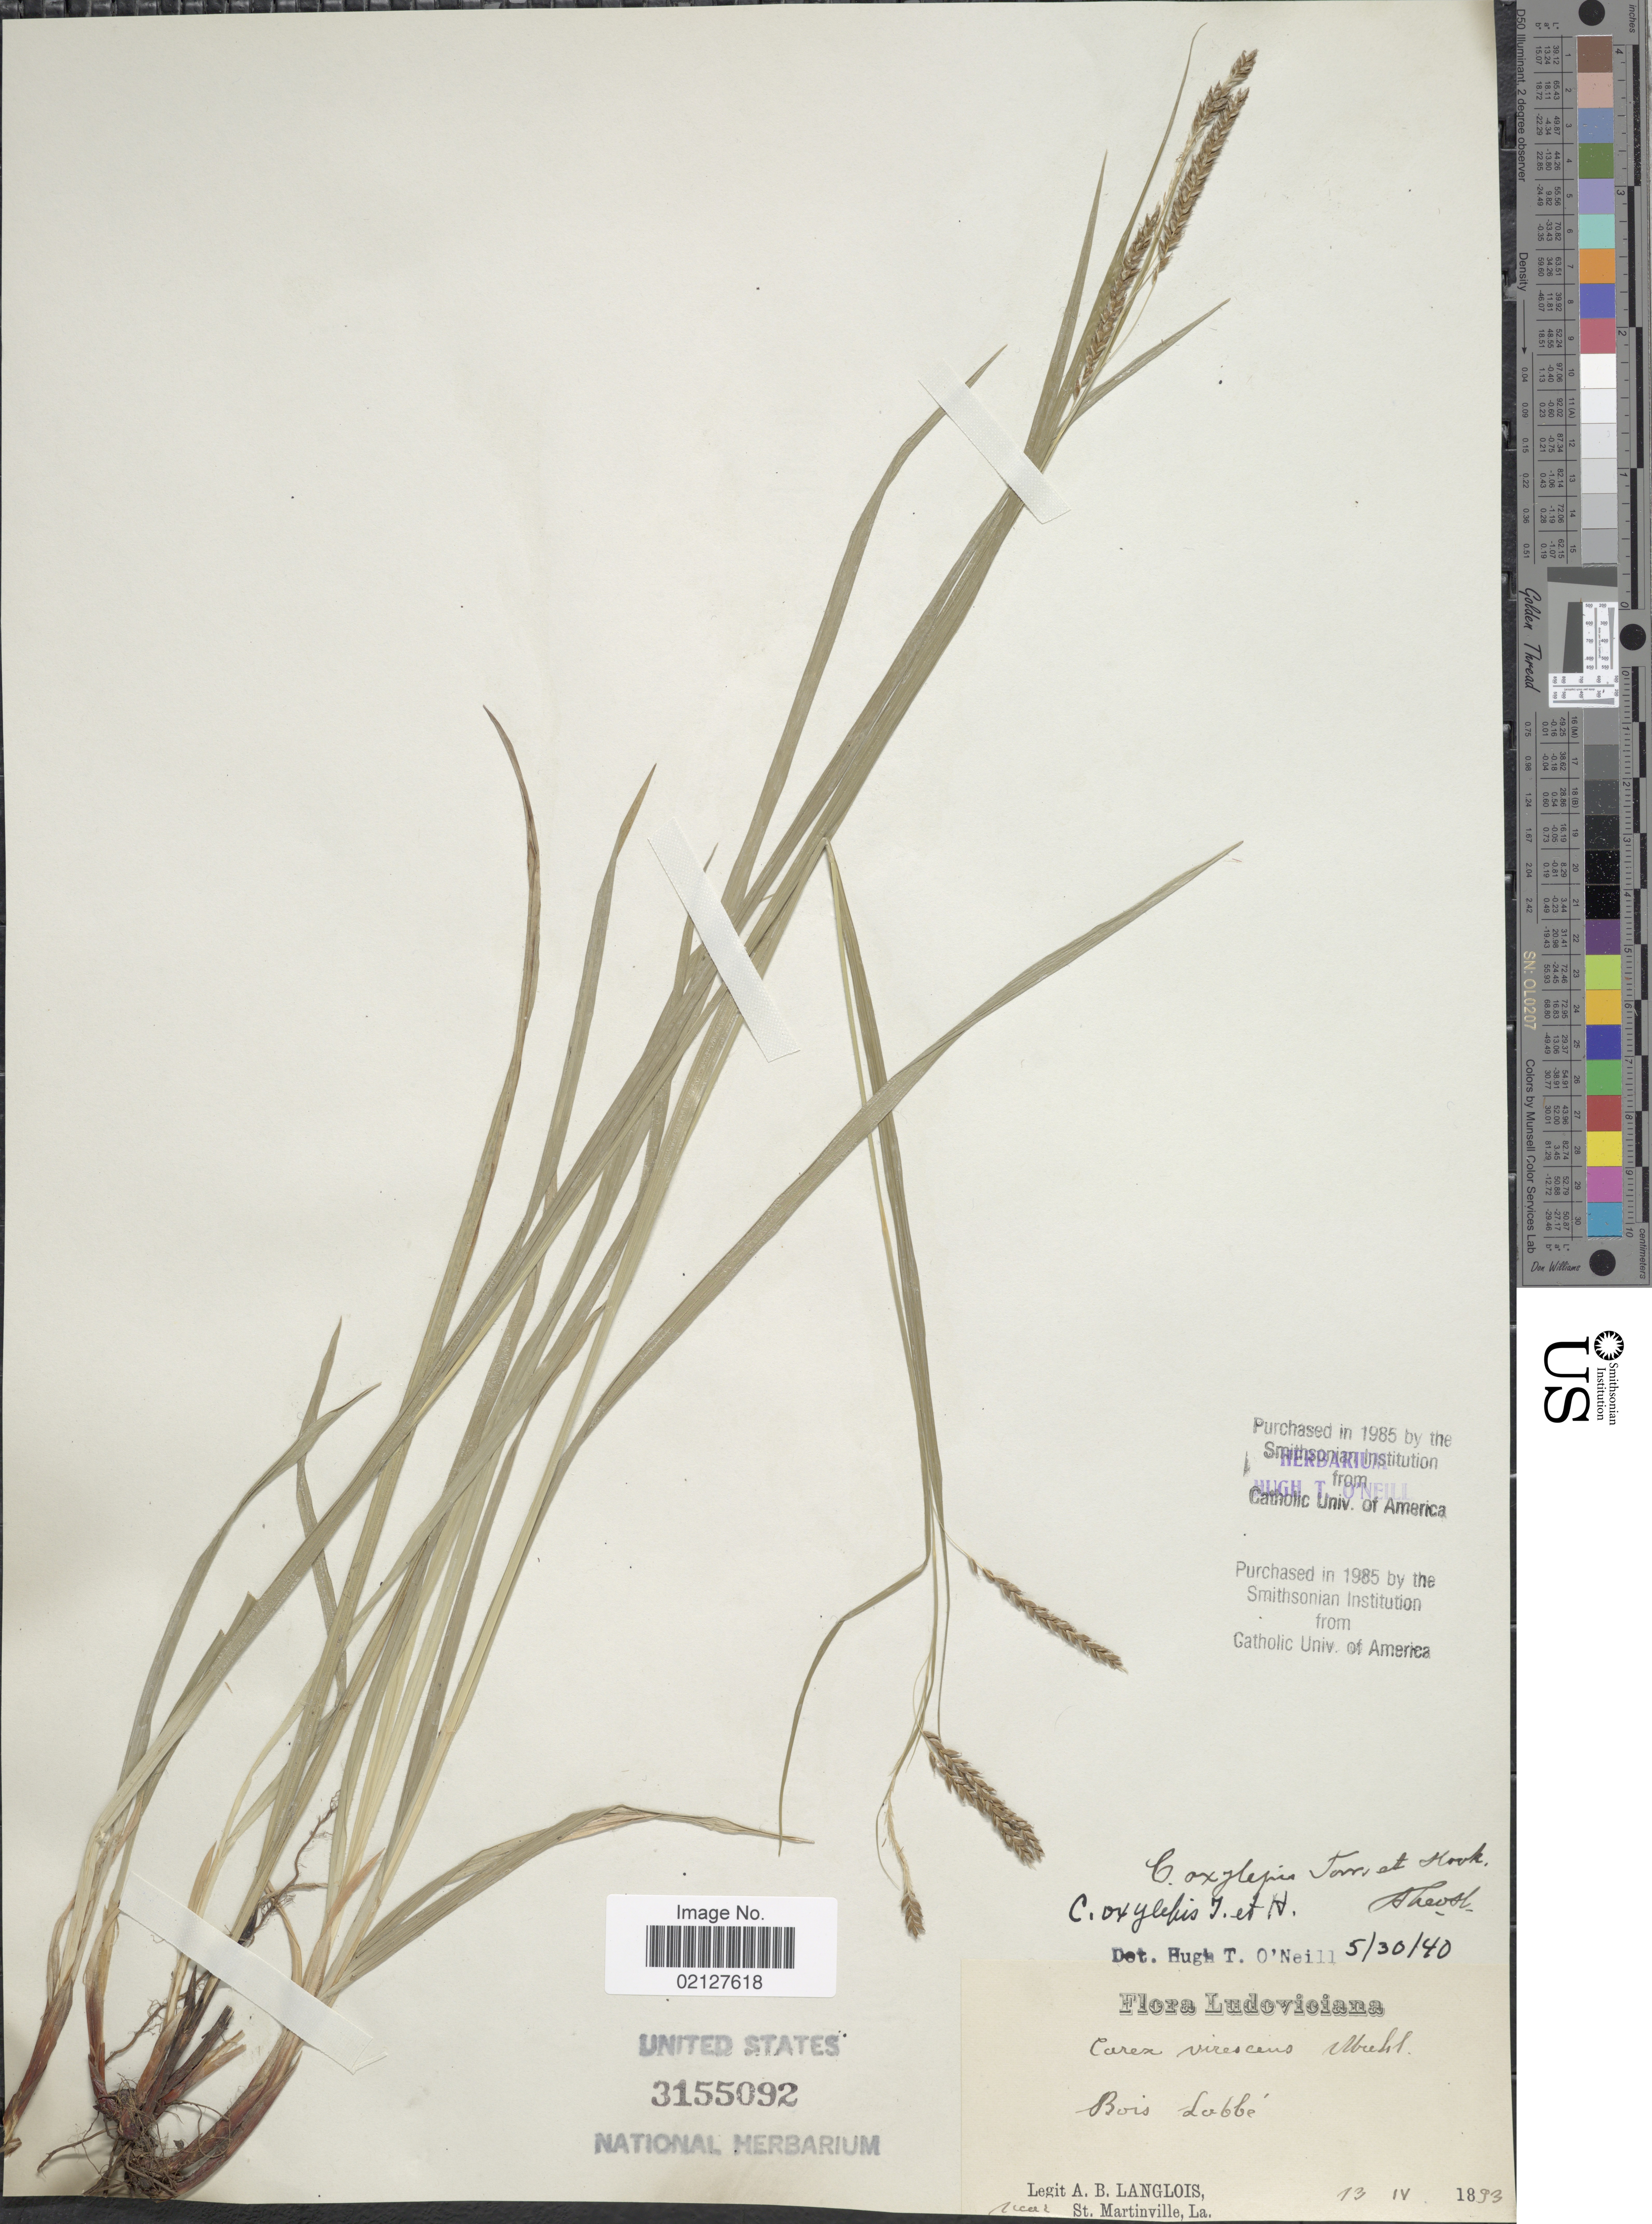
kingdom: Plantae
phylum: Tracheophyta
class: Liliopsida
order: Poales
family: Cyperaceae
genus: Carex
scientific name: Carex oxylepis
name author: Torr. & Hook.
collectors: A. Langlois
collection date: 1893-04-13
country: United States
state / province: Louisiana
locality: Bois Lobbé. near St. Martinville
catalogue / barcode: US 3155092